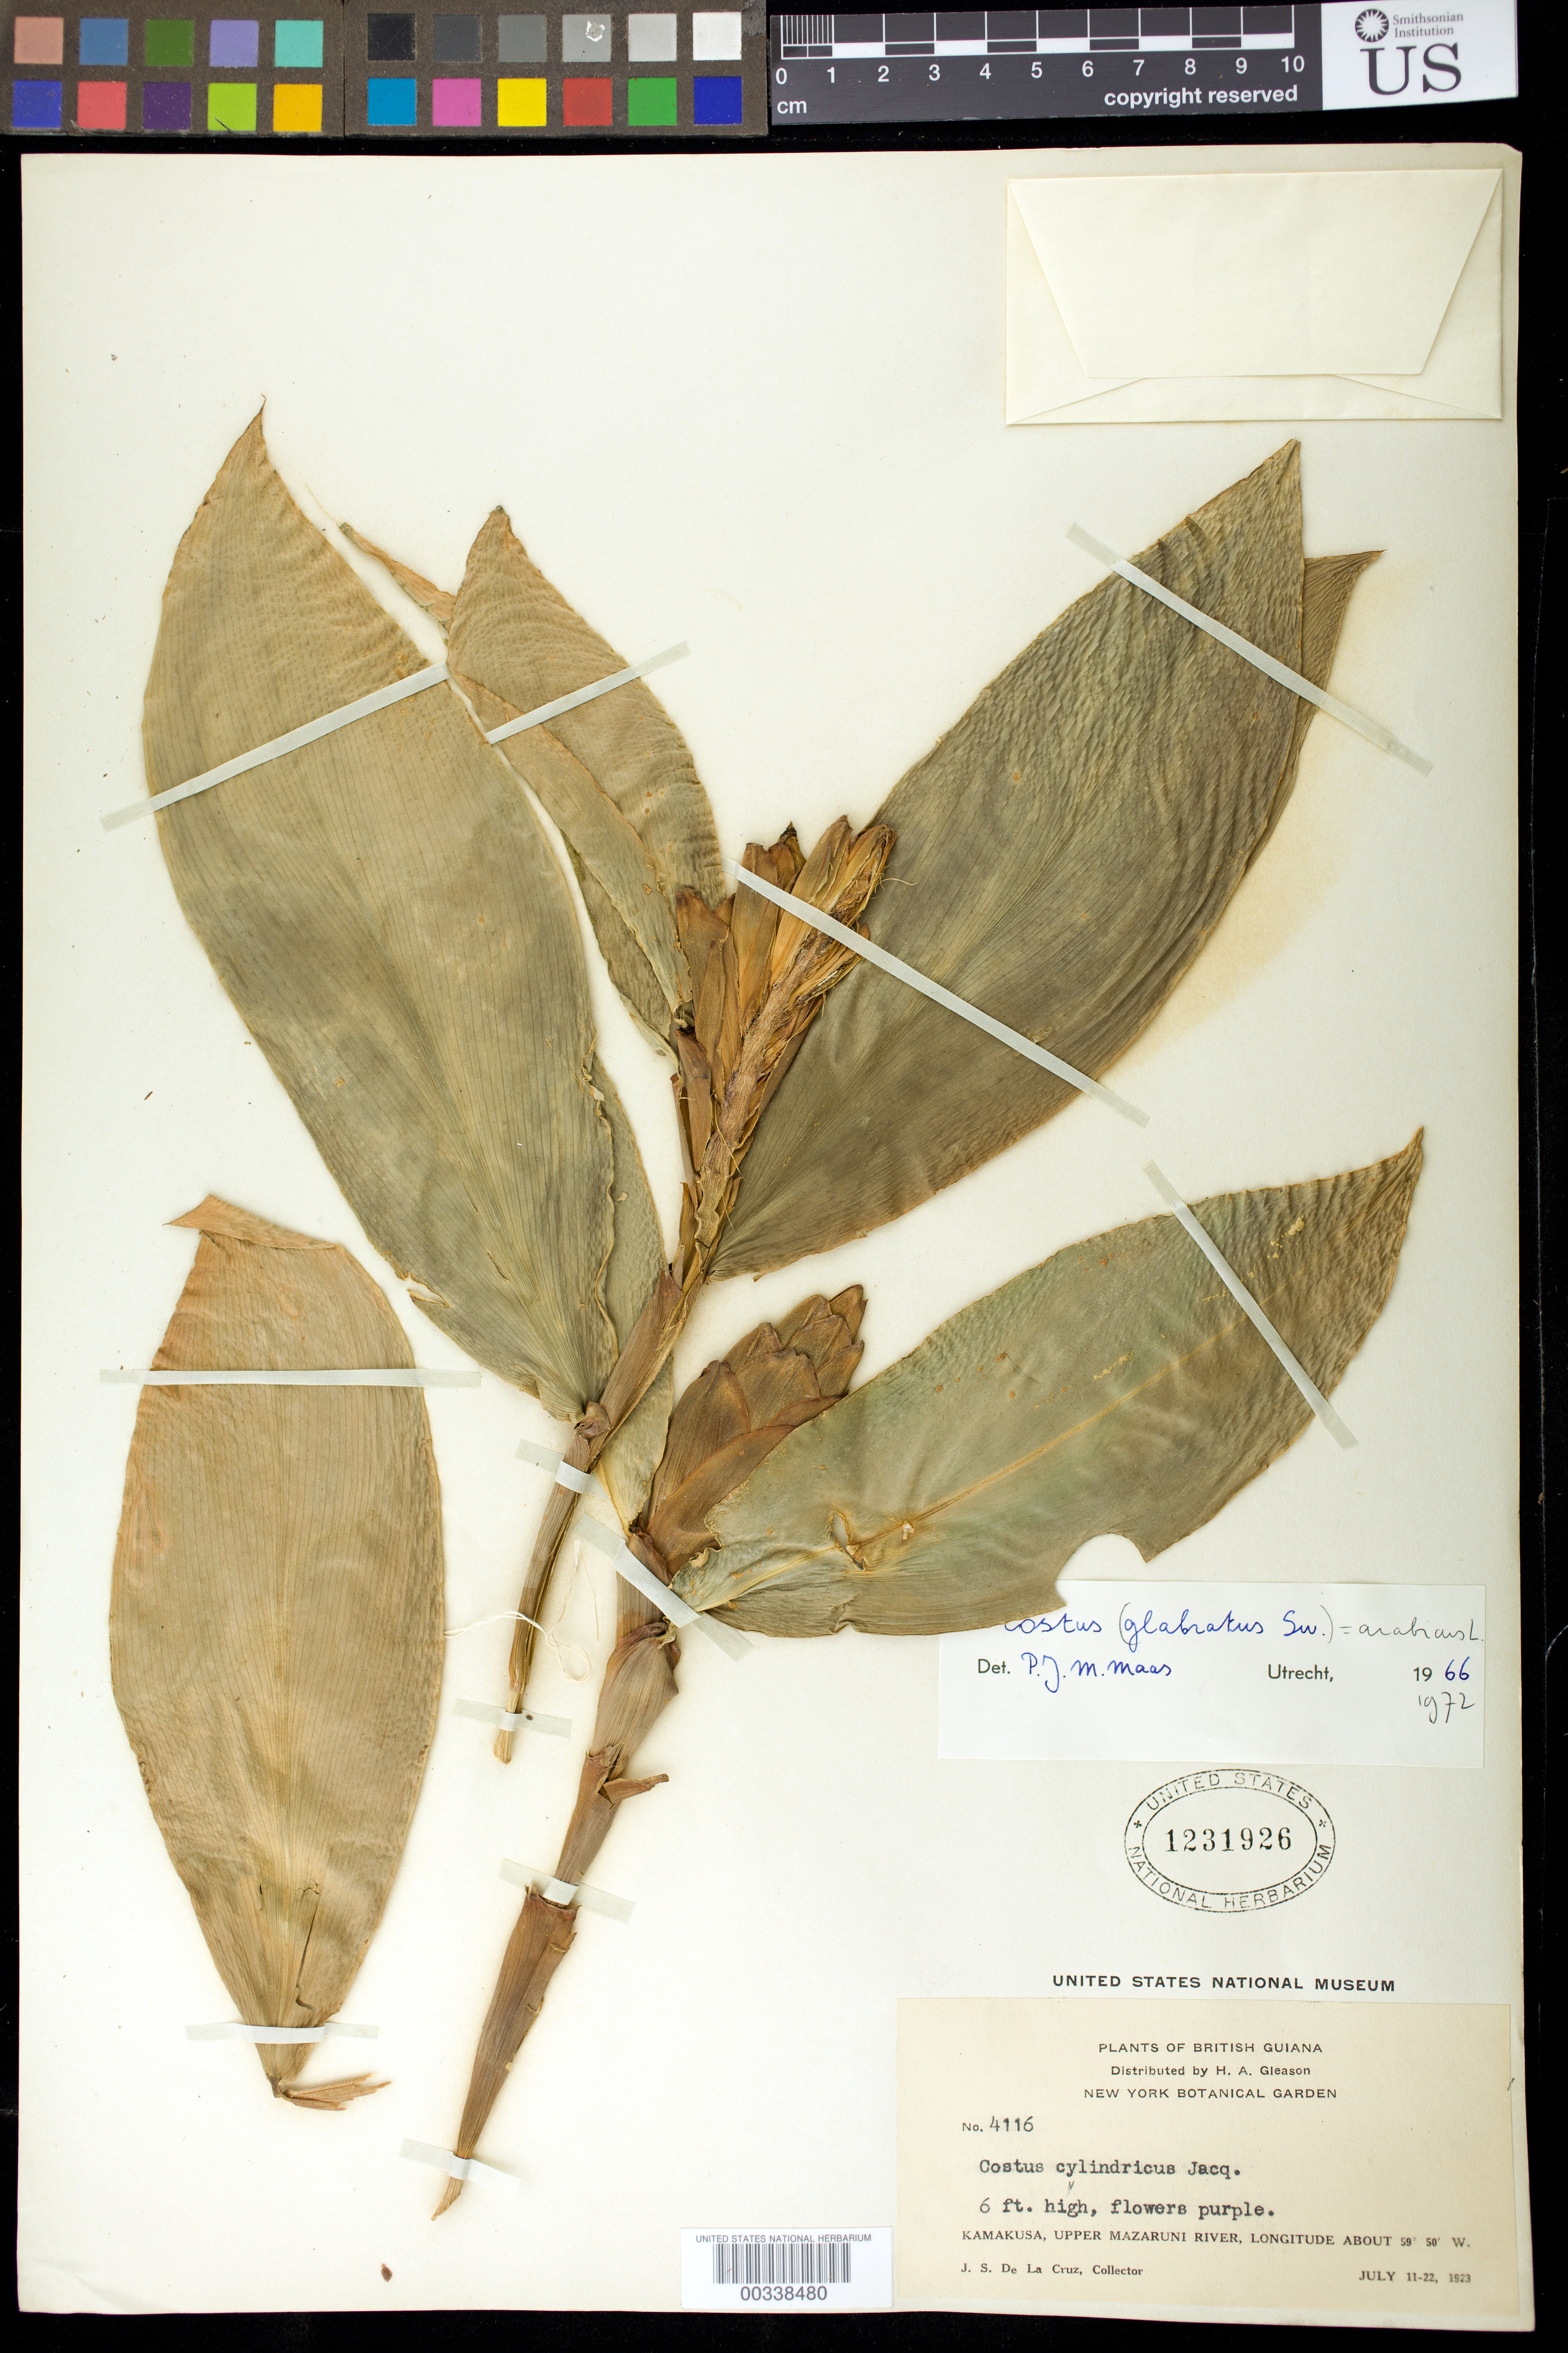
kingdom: Plantae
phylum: Tracheophyta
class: Liliopsida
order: Zingiberales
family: Costaceae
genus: Costus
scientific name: Costus arabicus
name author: L.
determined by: Maas, Paul J. M.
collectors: J. S. de la Cruz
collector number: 4116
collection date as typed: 11 Jul 1923 to 22 Jul 1923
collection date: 1923-07-11/1923-07-22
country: Guyana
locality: Kamakusa, upper mazaruni river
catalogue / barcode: US 1231926